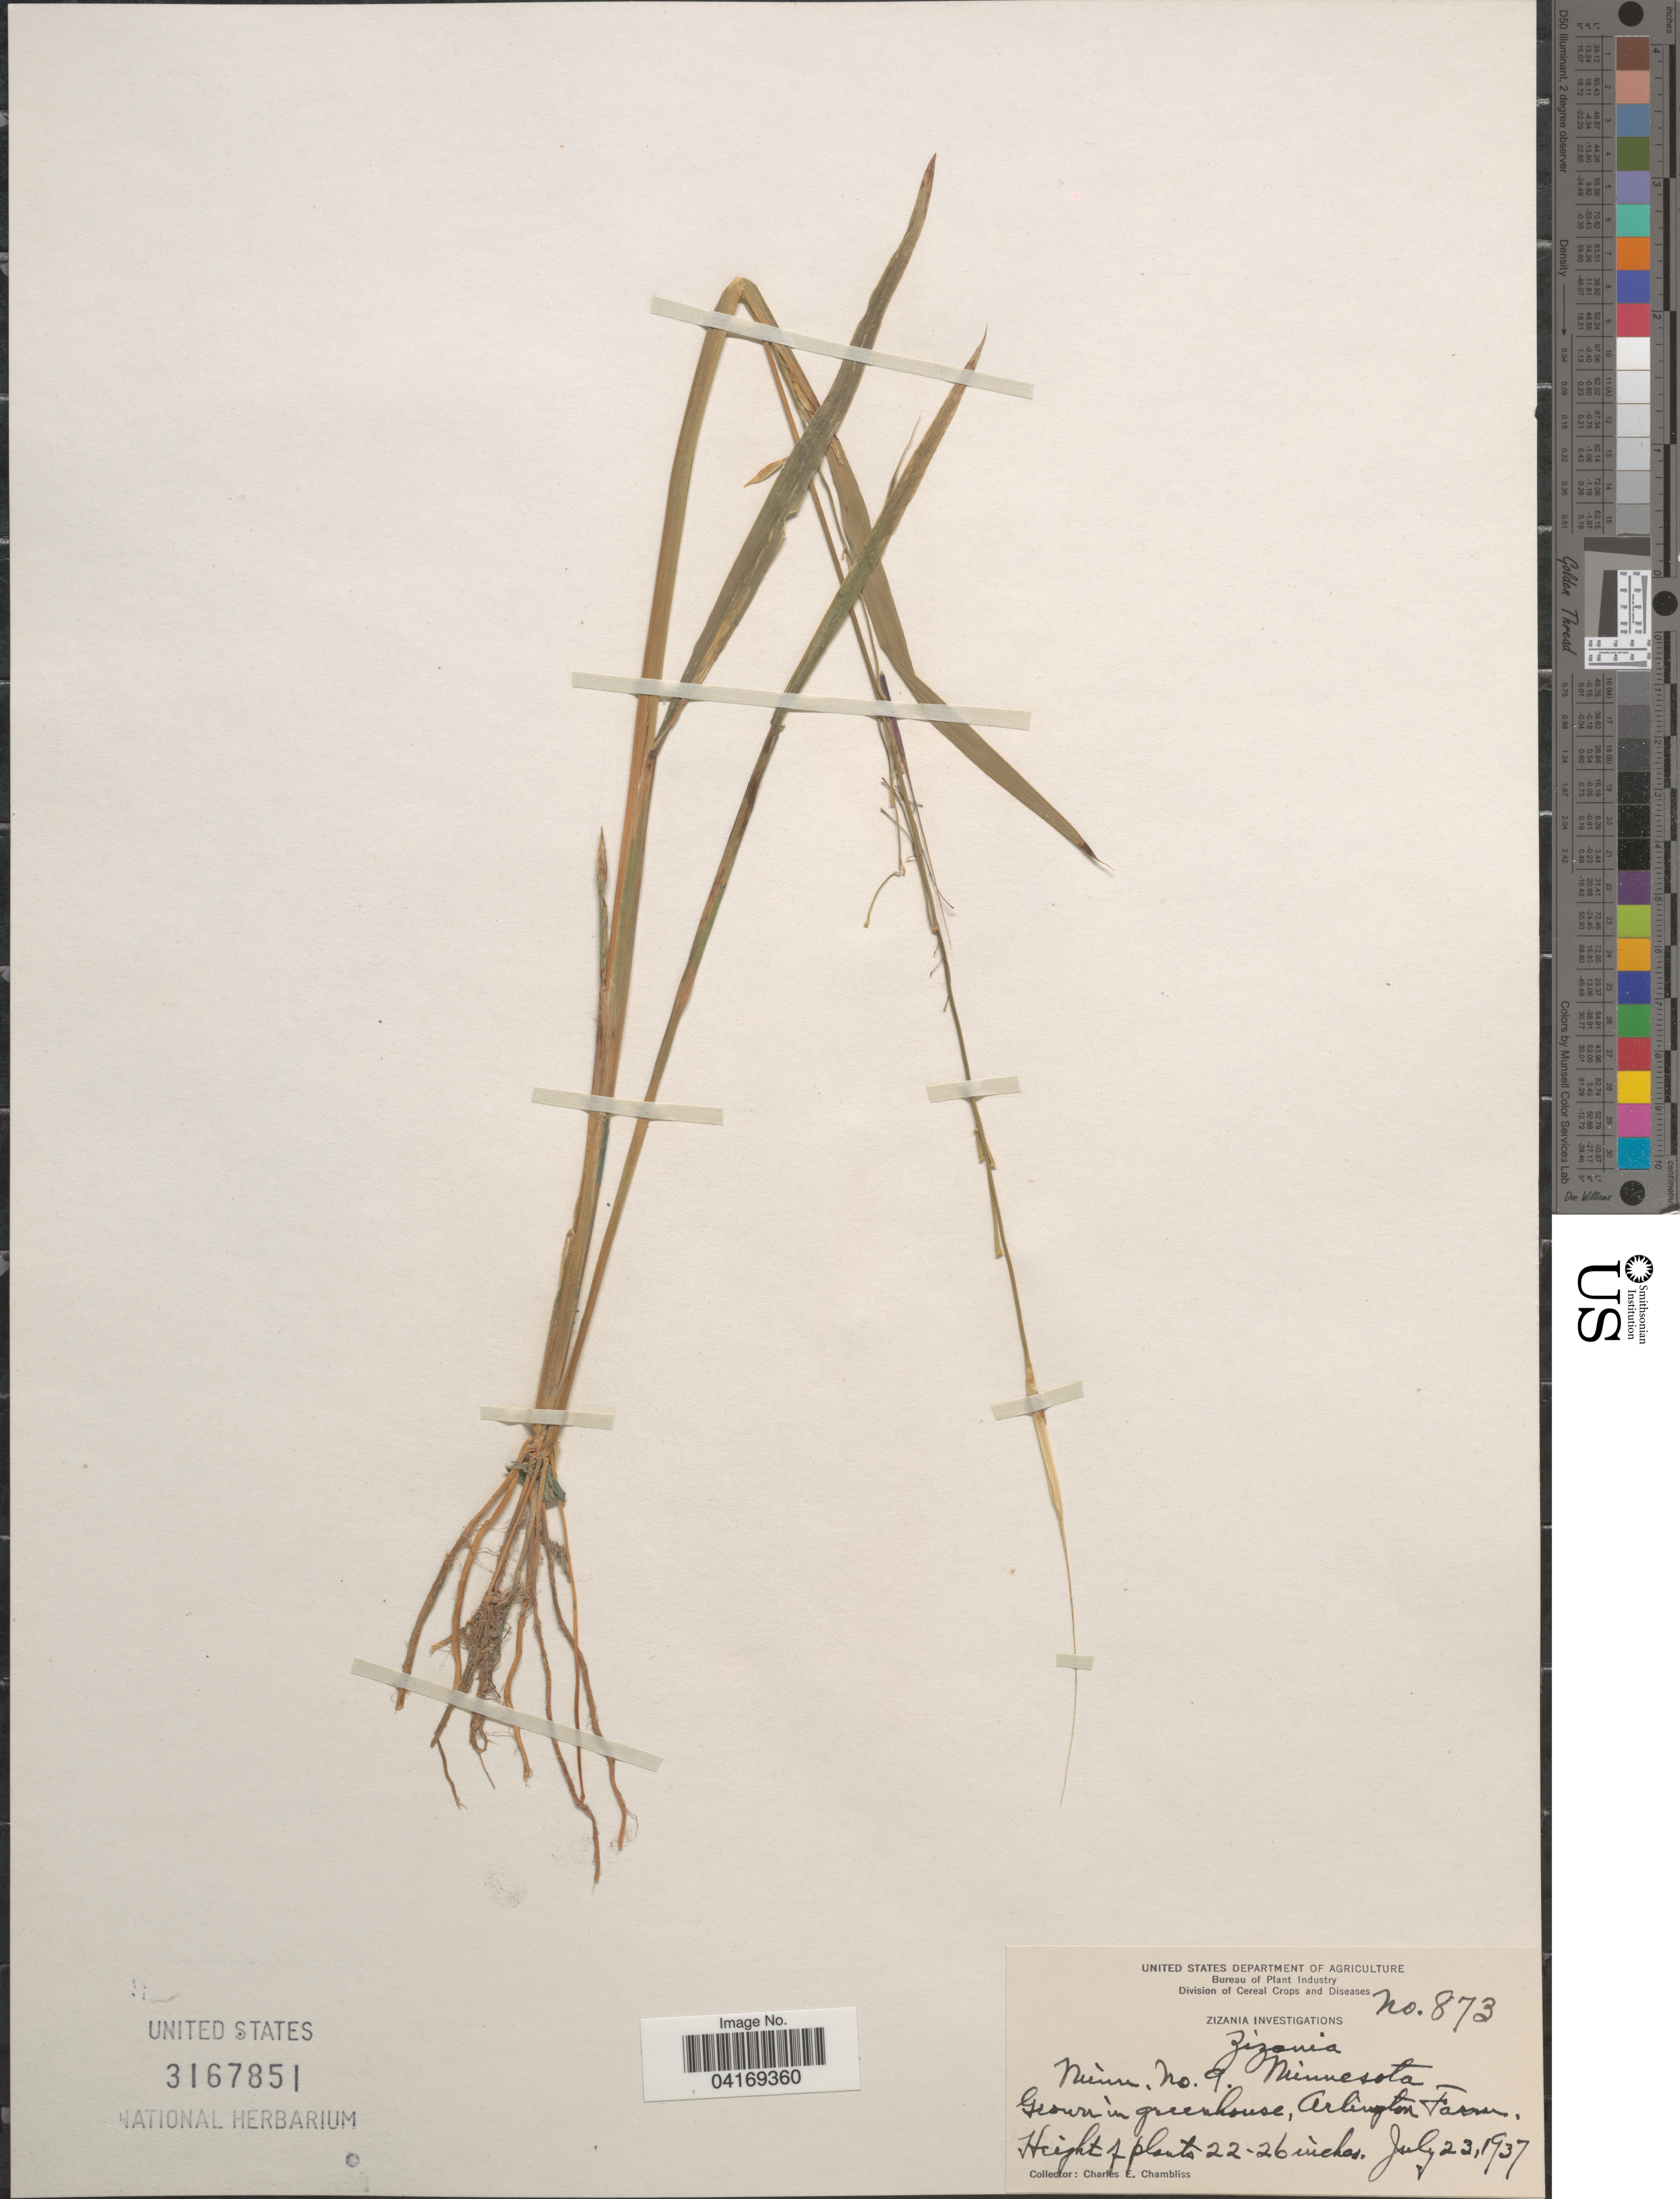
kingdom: Plantae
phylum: Tracheophyta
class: Liliopsida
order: Poales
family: Poaceae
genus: Zizania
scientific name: Zizania sp.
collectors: C. Chambliss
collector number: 873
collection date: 1937-07-23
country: United States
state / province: Virginia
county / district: Arlington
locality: In wire cage, Arlington Farm.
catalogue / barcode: US 3167851